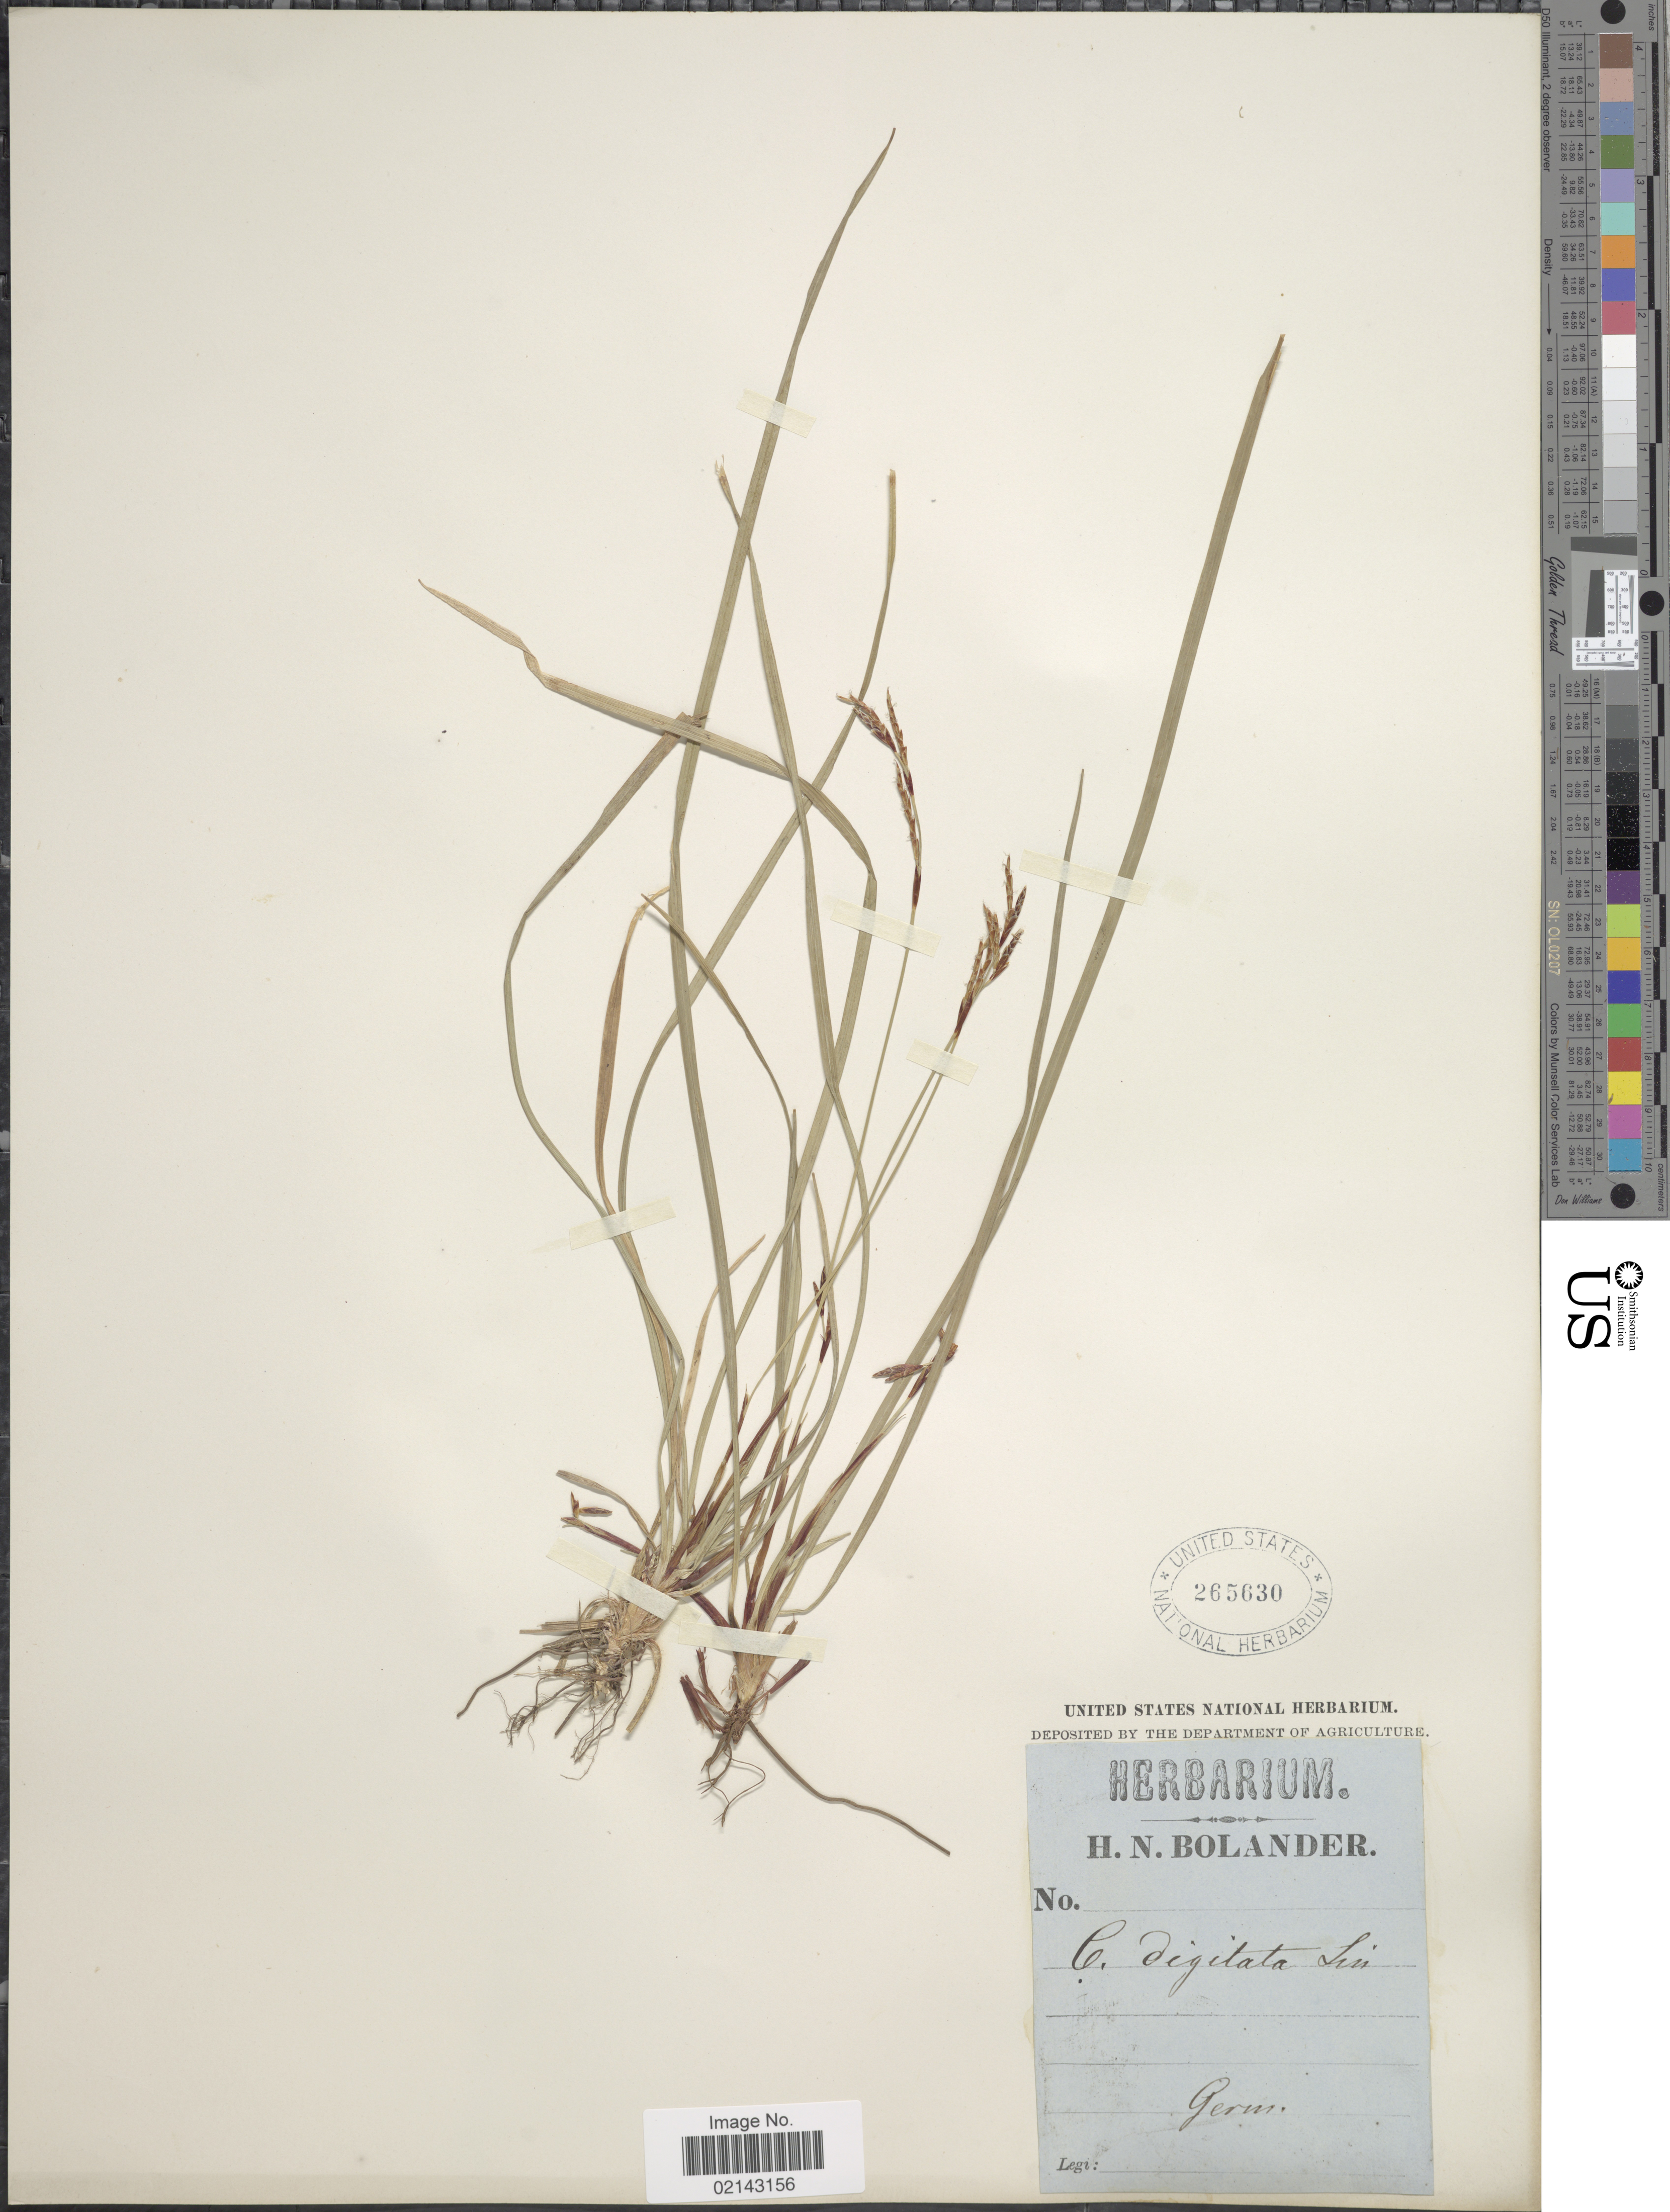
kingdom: Plantae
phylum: Tracheophyta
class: Liliopsida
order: Poales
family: Cyperaceae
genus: Carex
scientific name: Carex digitata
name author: L.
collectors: H. N. Bolander (herbarium)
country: Germany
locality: Germ.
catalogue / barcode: US 265630